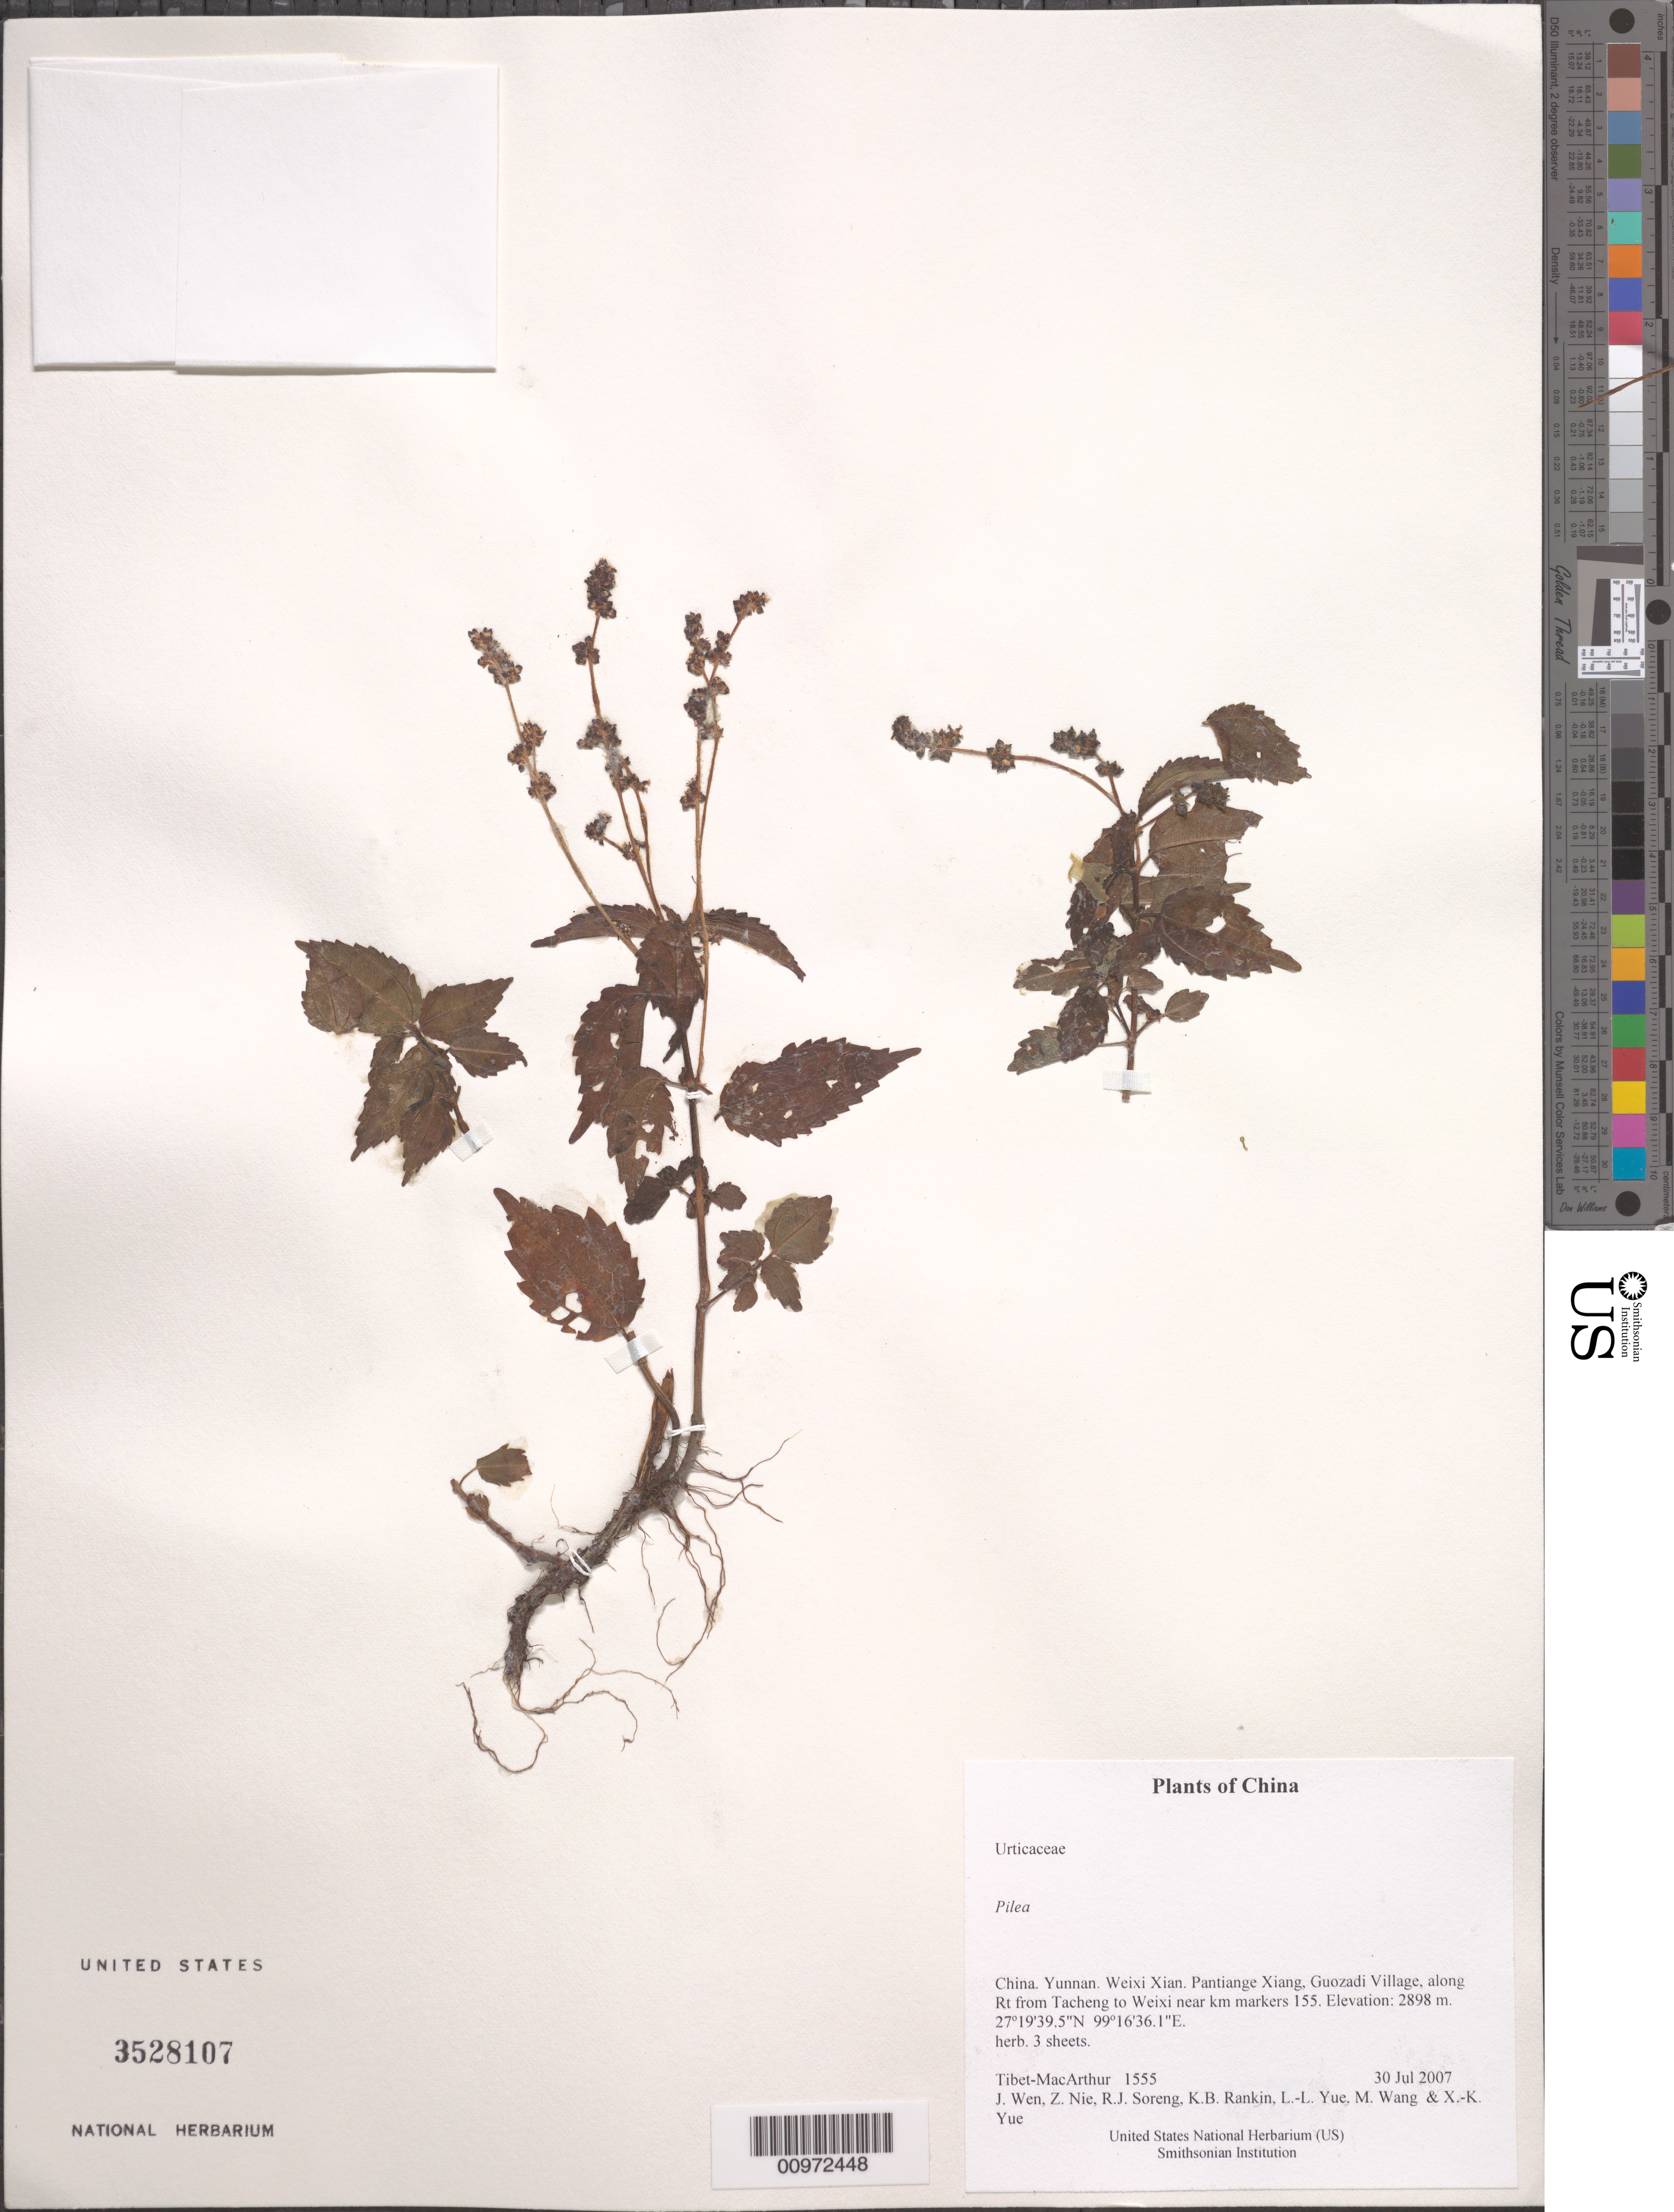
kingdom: Plantae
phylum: Tracheophyta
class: Magnoliopsida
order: Rosales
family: Urticaceae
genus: Pilea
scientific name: Pilea sp.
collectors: Tibet-MacArthur, J. Wen, Z. Nie, R. J. Soreng, K. Rankin, L. Yue, M. Wang & X. Yue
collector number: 1555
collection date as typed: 30 Jul 2007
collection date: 2007-07-30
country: China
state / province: Yunnan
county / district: Weixi Xian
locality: Pantiange Xiang, Guozadi Village, along Rt from Tacheng to Weixi near km markers 155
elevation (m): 2898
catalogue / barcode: US 3528107